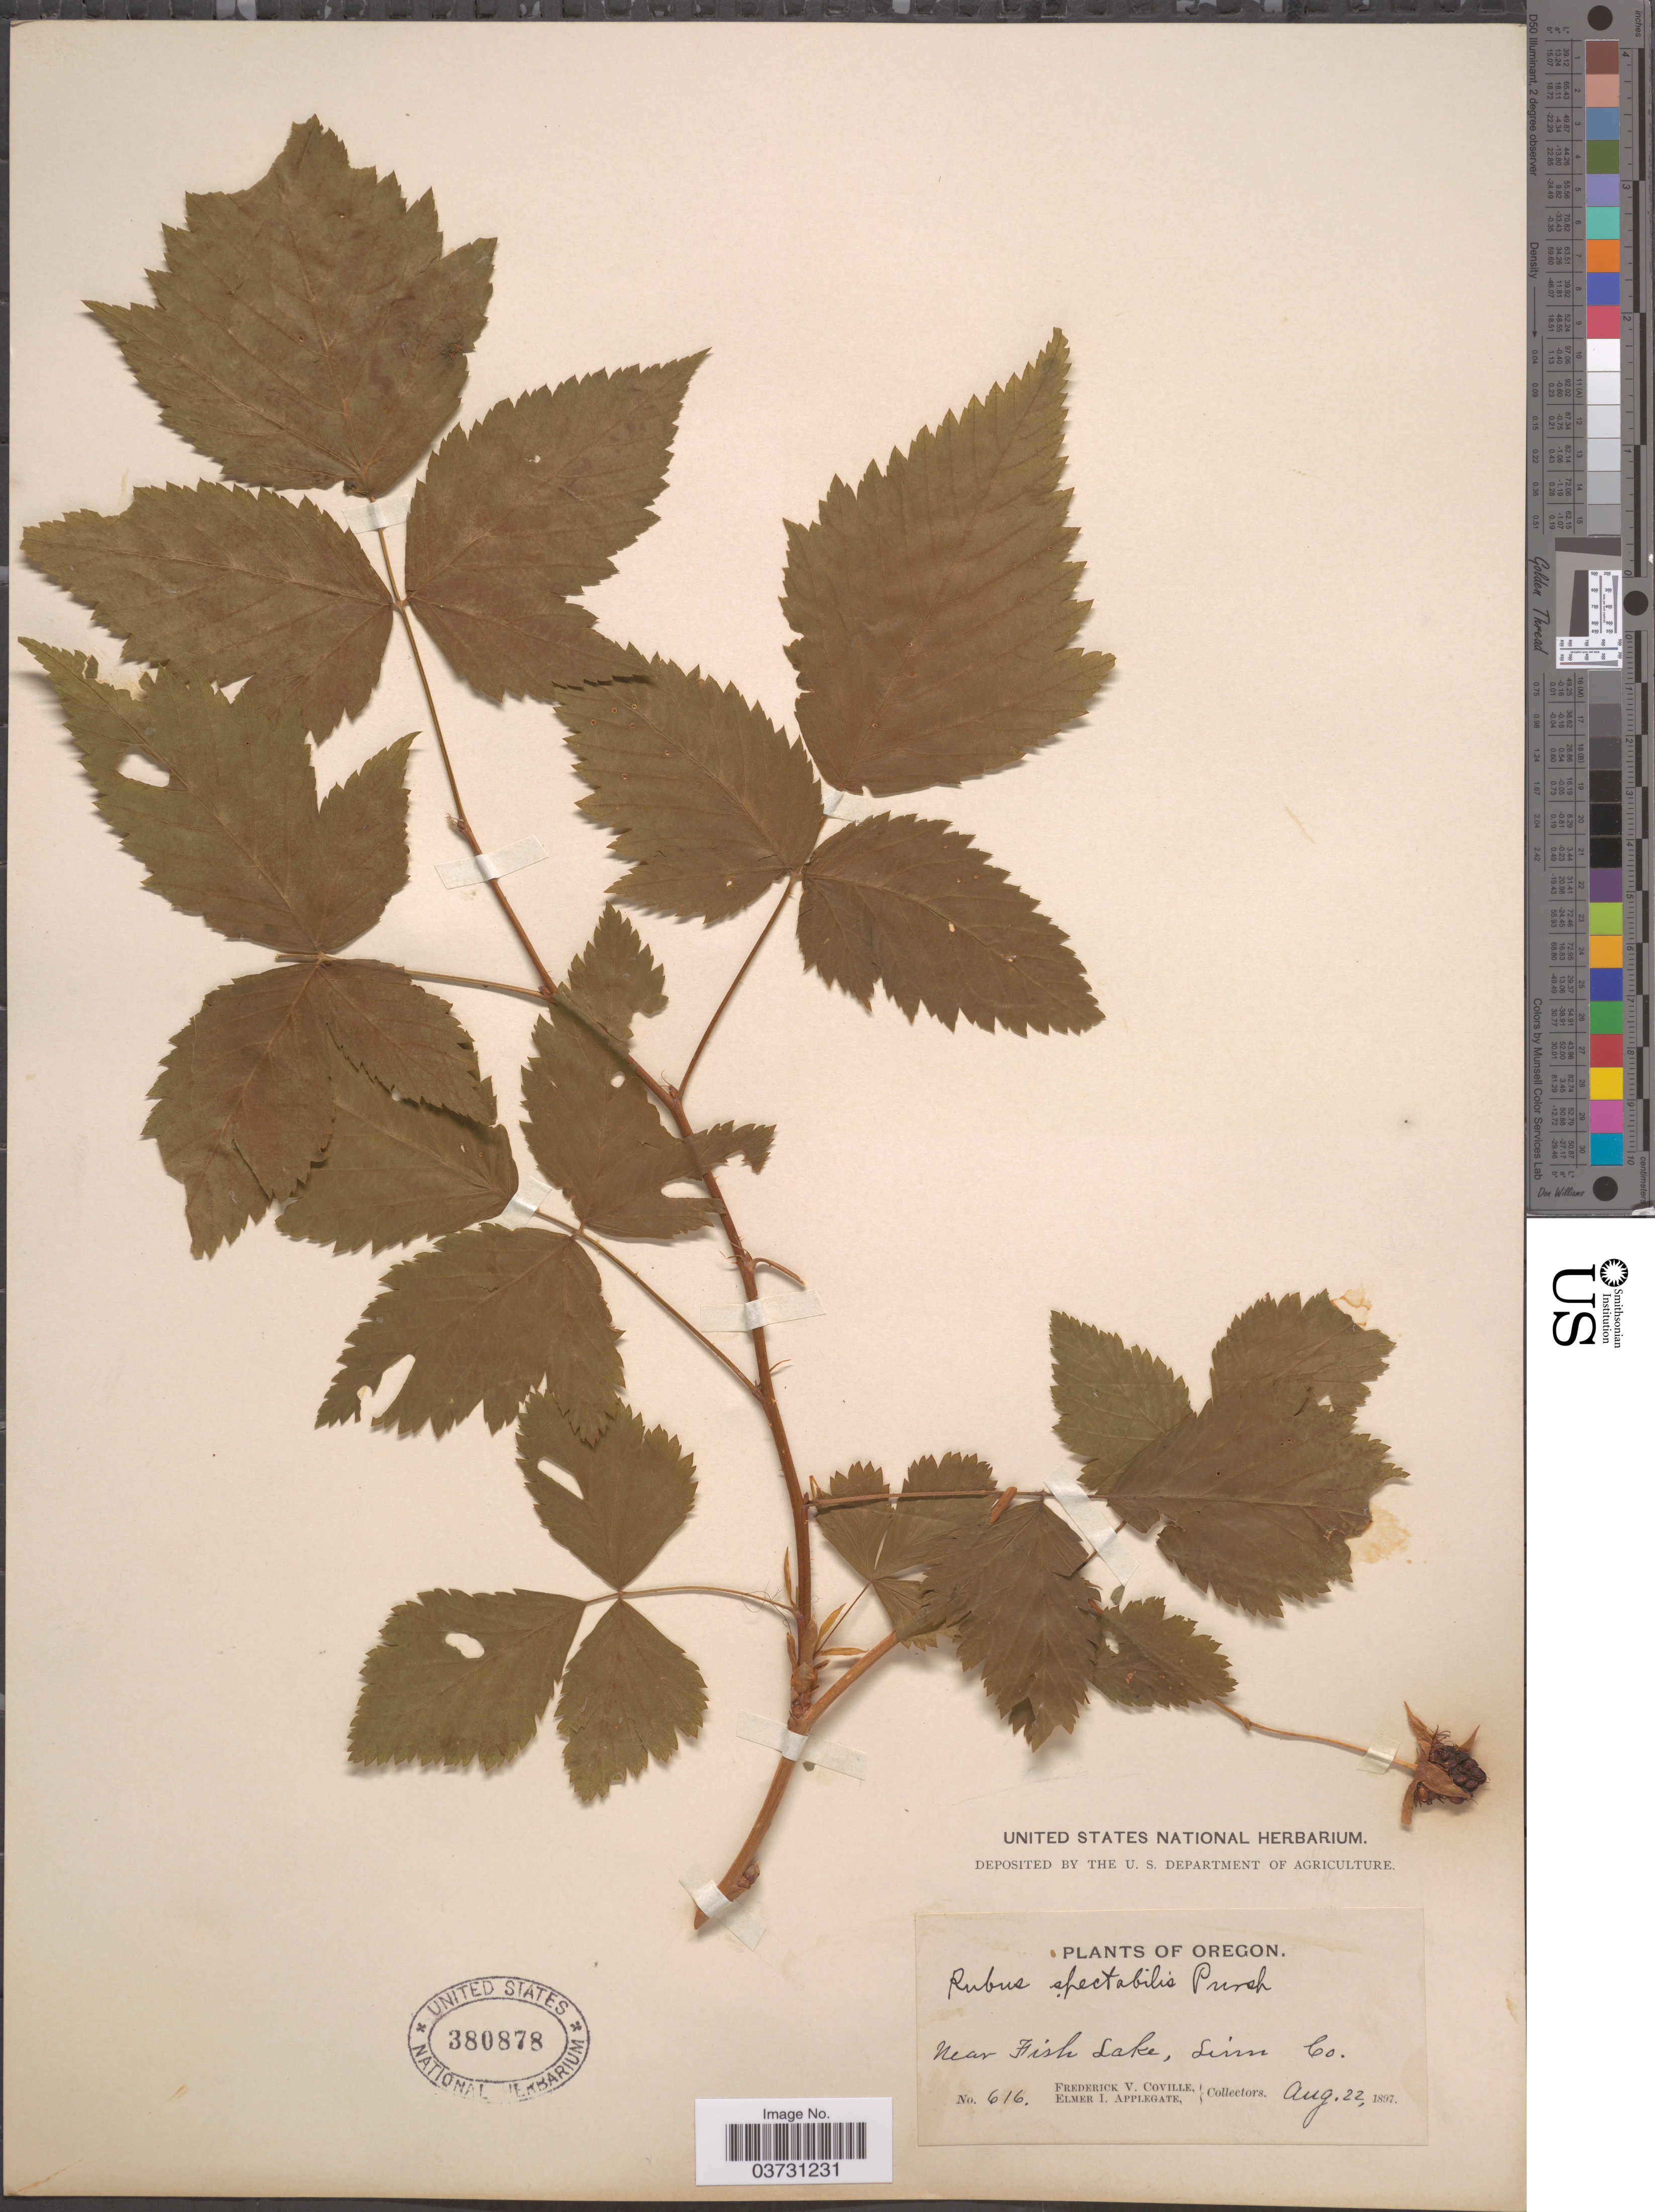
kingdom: Plantae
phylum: Tracheophyta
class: Magnoliopsida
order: Rosales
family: Rosaceae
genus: Rubus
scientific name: Rubus spectabilis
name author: Pursh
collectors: F. V. Coville & E. I. Applegate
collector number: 616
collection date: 1897-08-22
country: United States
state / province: Oregon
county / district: Linn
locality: Near Fish Lake, Linn Co.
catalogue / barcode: US 380878